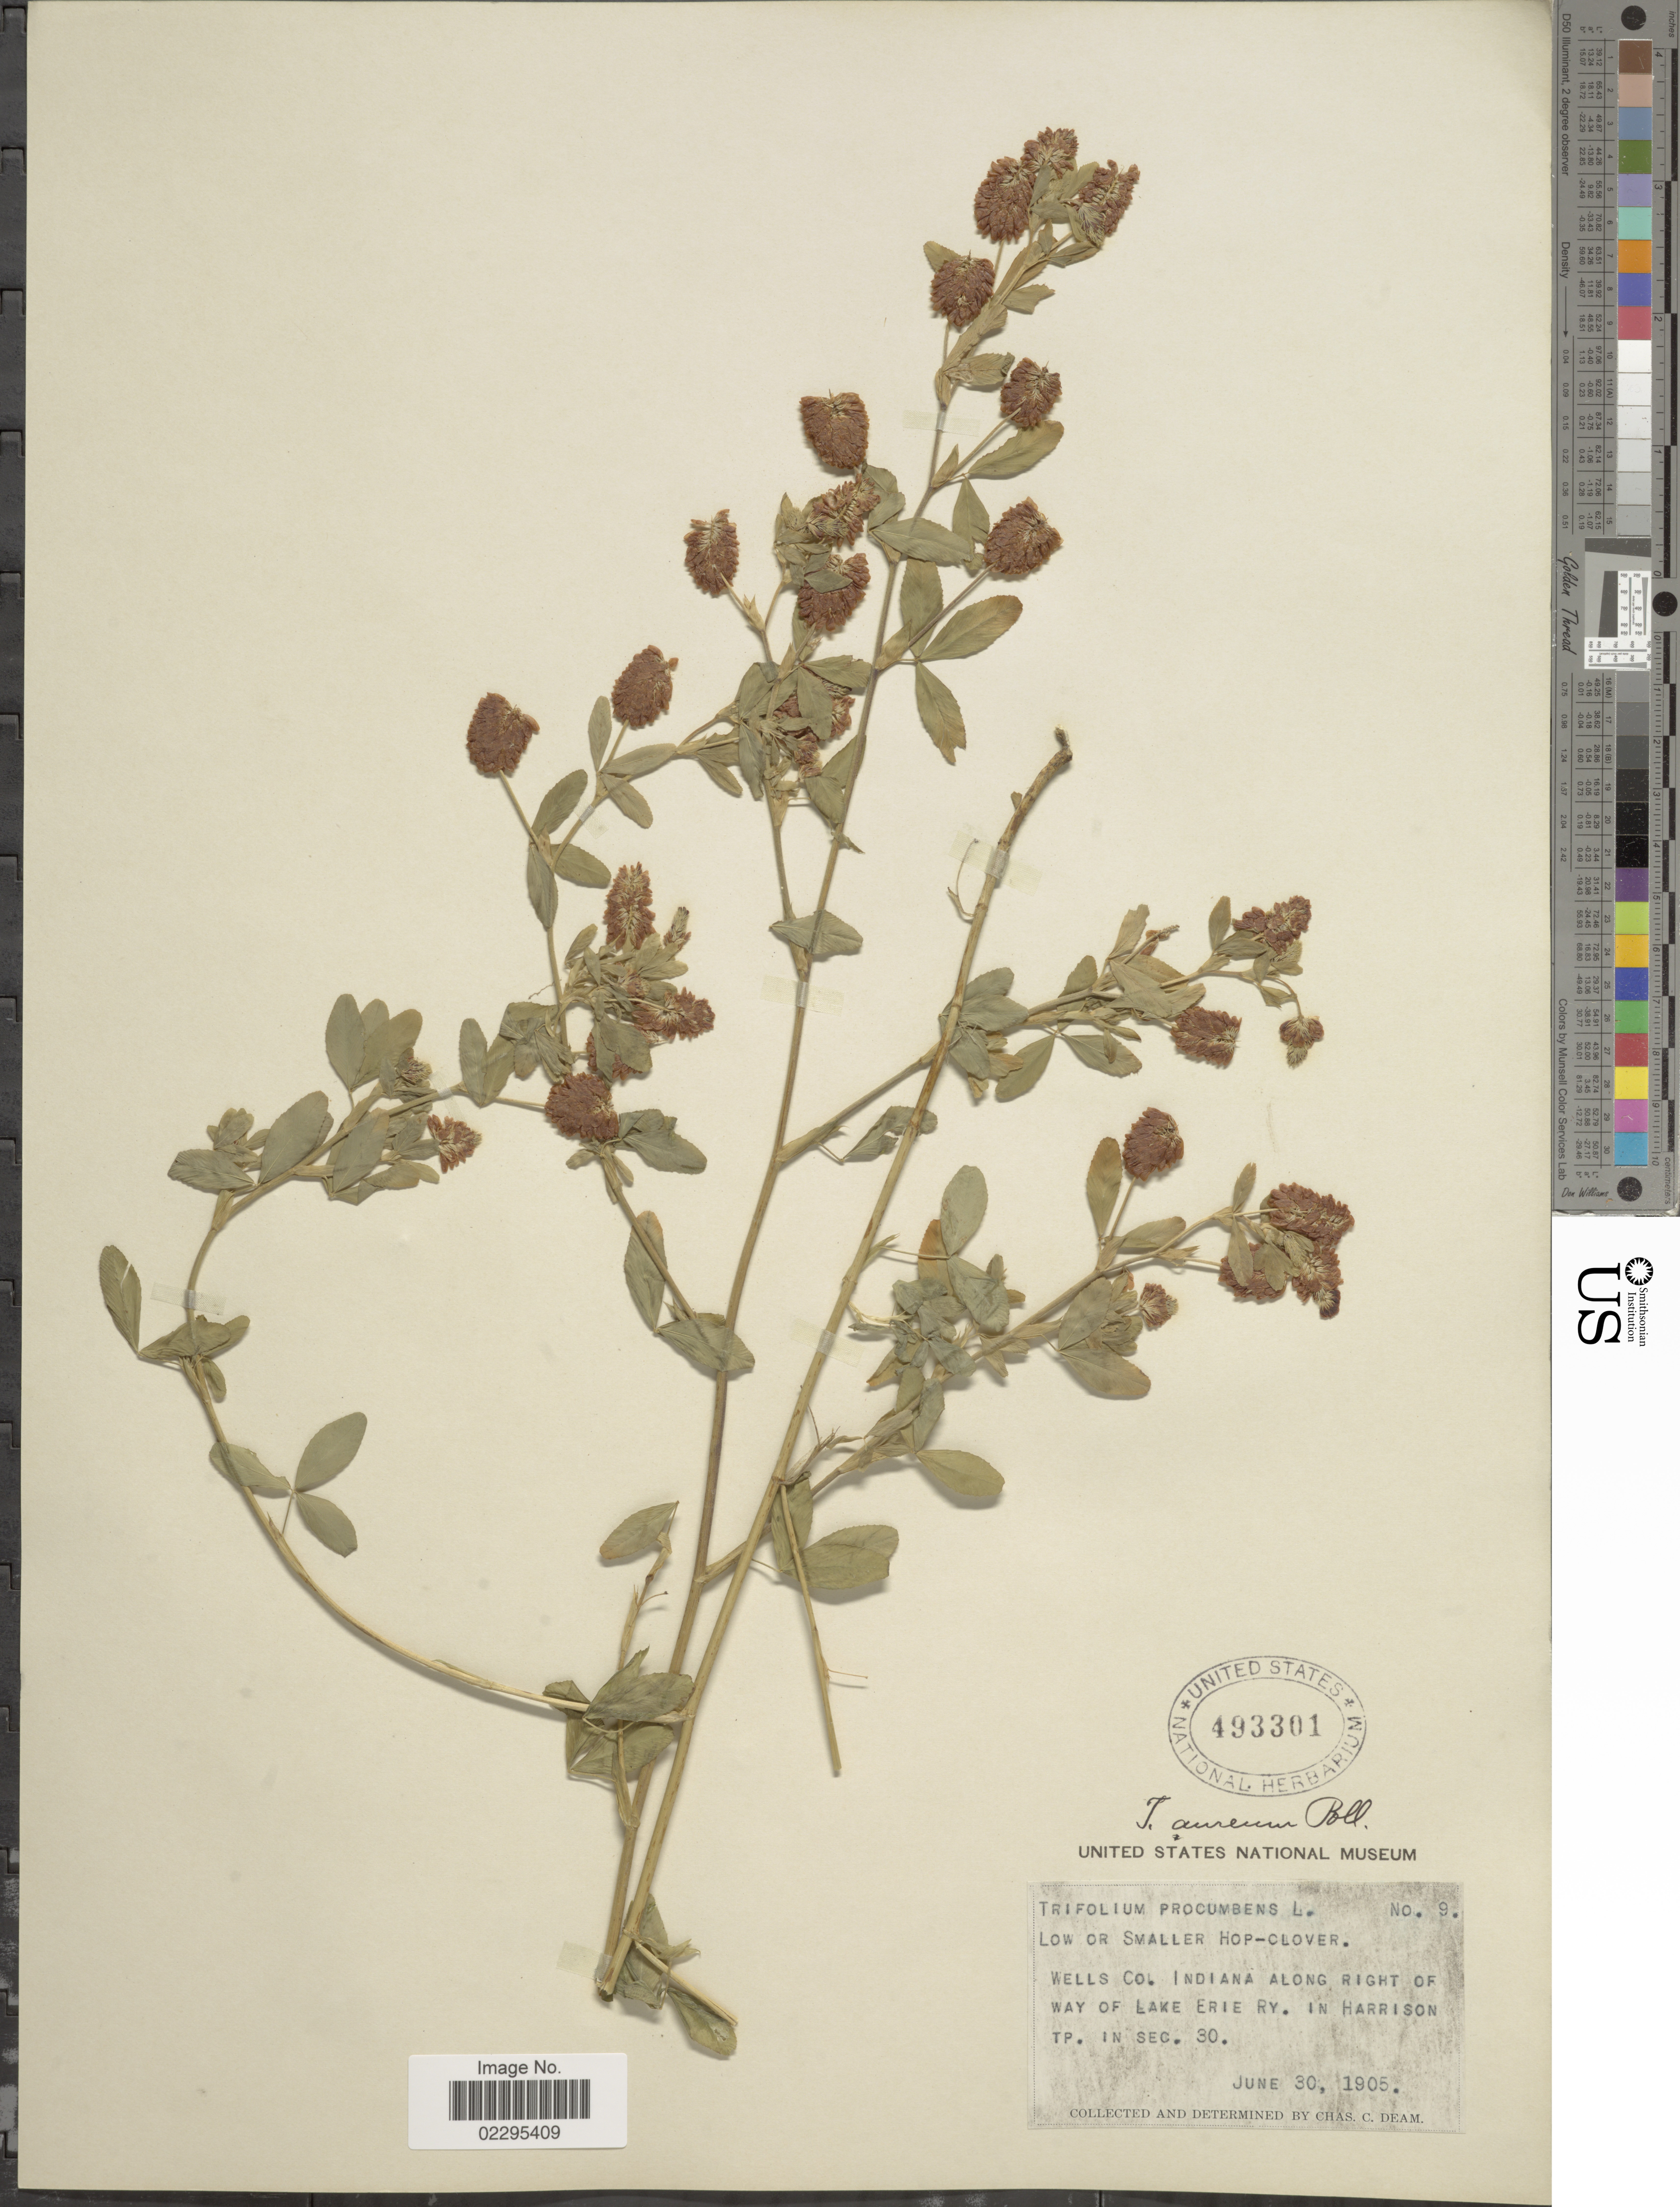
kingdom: Plantae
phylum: Tracheophyta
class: Magnoliopsida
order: Fabales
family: Fabaceae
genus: Trifolium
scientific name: Trifolium agrarium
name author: L.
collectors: C. C. Deam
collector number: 9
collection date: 1905-06-30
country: United States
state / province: Indiana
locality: Wells Co. Indiana along right of Way of Lake Erie Ry. in Harrison.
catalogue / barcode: US 493301